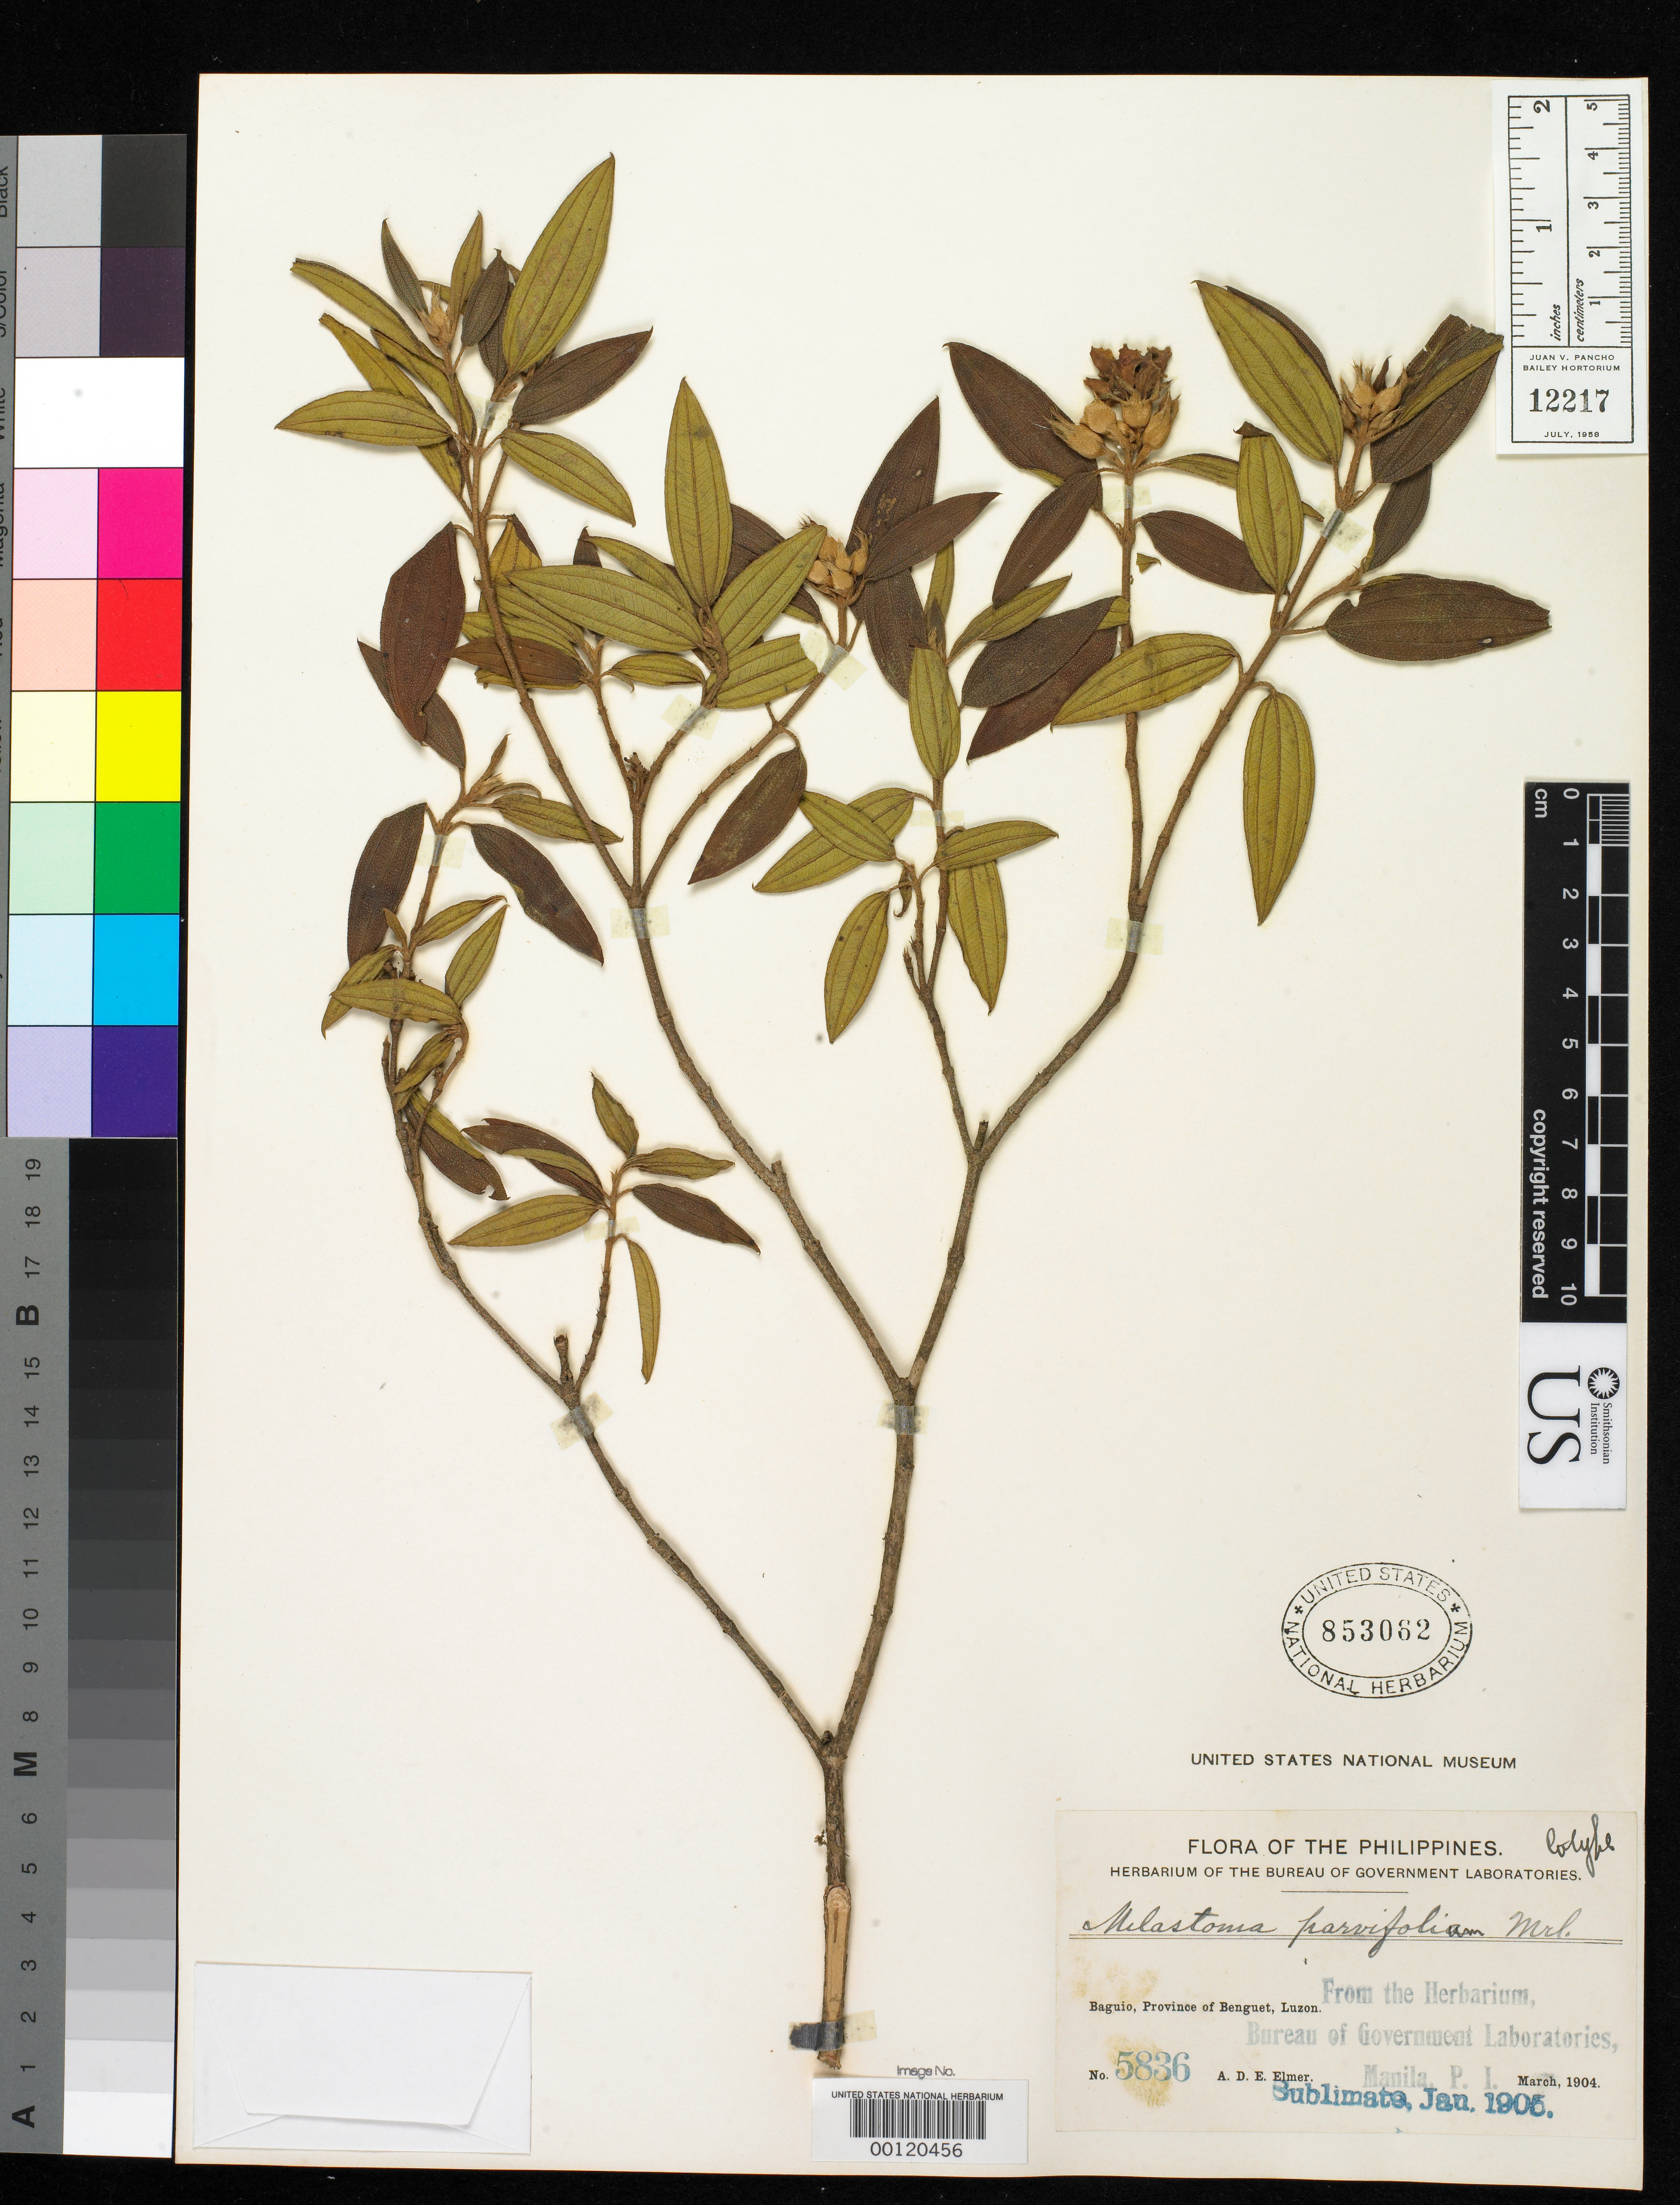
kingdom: Plantae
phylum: Tracheophyta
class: Magnoliopsida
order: Myrtales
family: Melastomataceae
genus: Melastoma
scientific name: Melastoma parvifolia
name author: Merr.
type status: Isotype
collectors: A. D. E. Elmer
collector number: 5836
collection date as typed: Mar 1904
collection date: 1904-03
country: Philippines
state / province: Cordillera (Administrative Region)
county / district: Benguet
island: Luzon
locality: Baguio.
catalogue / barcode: US 853062